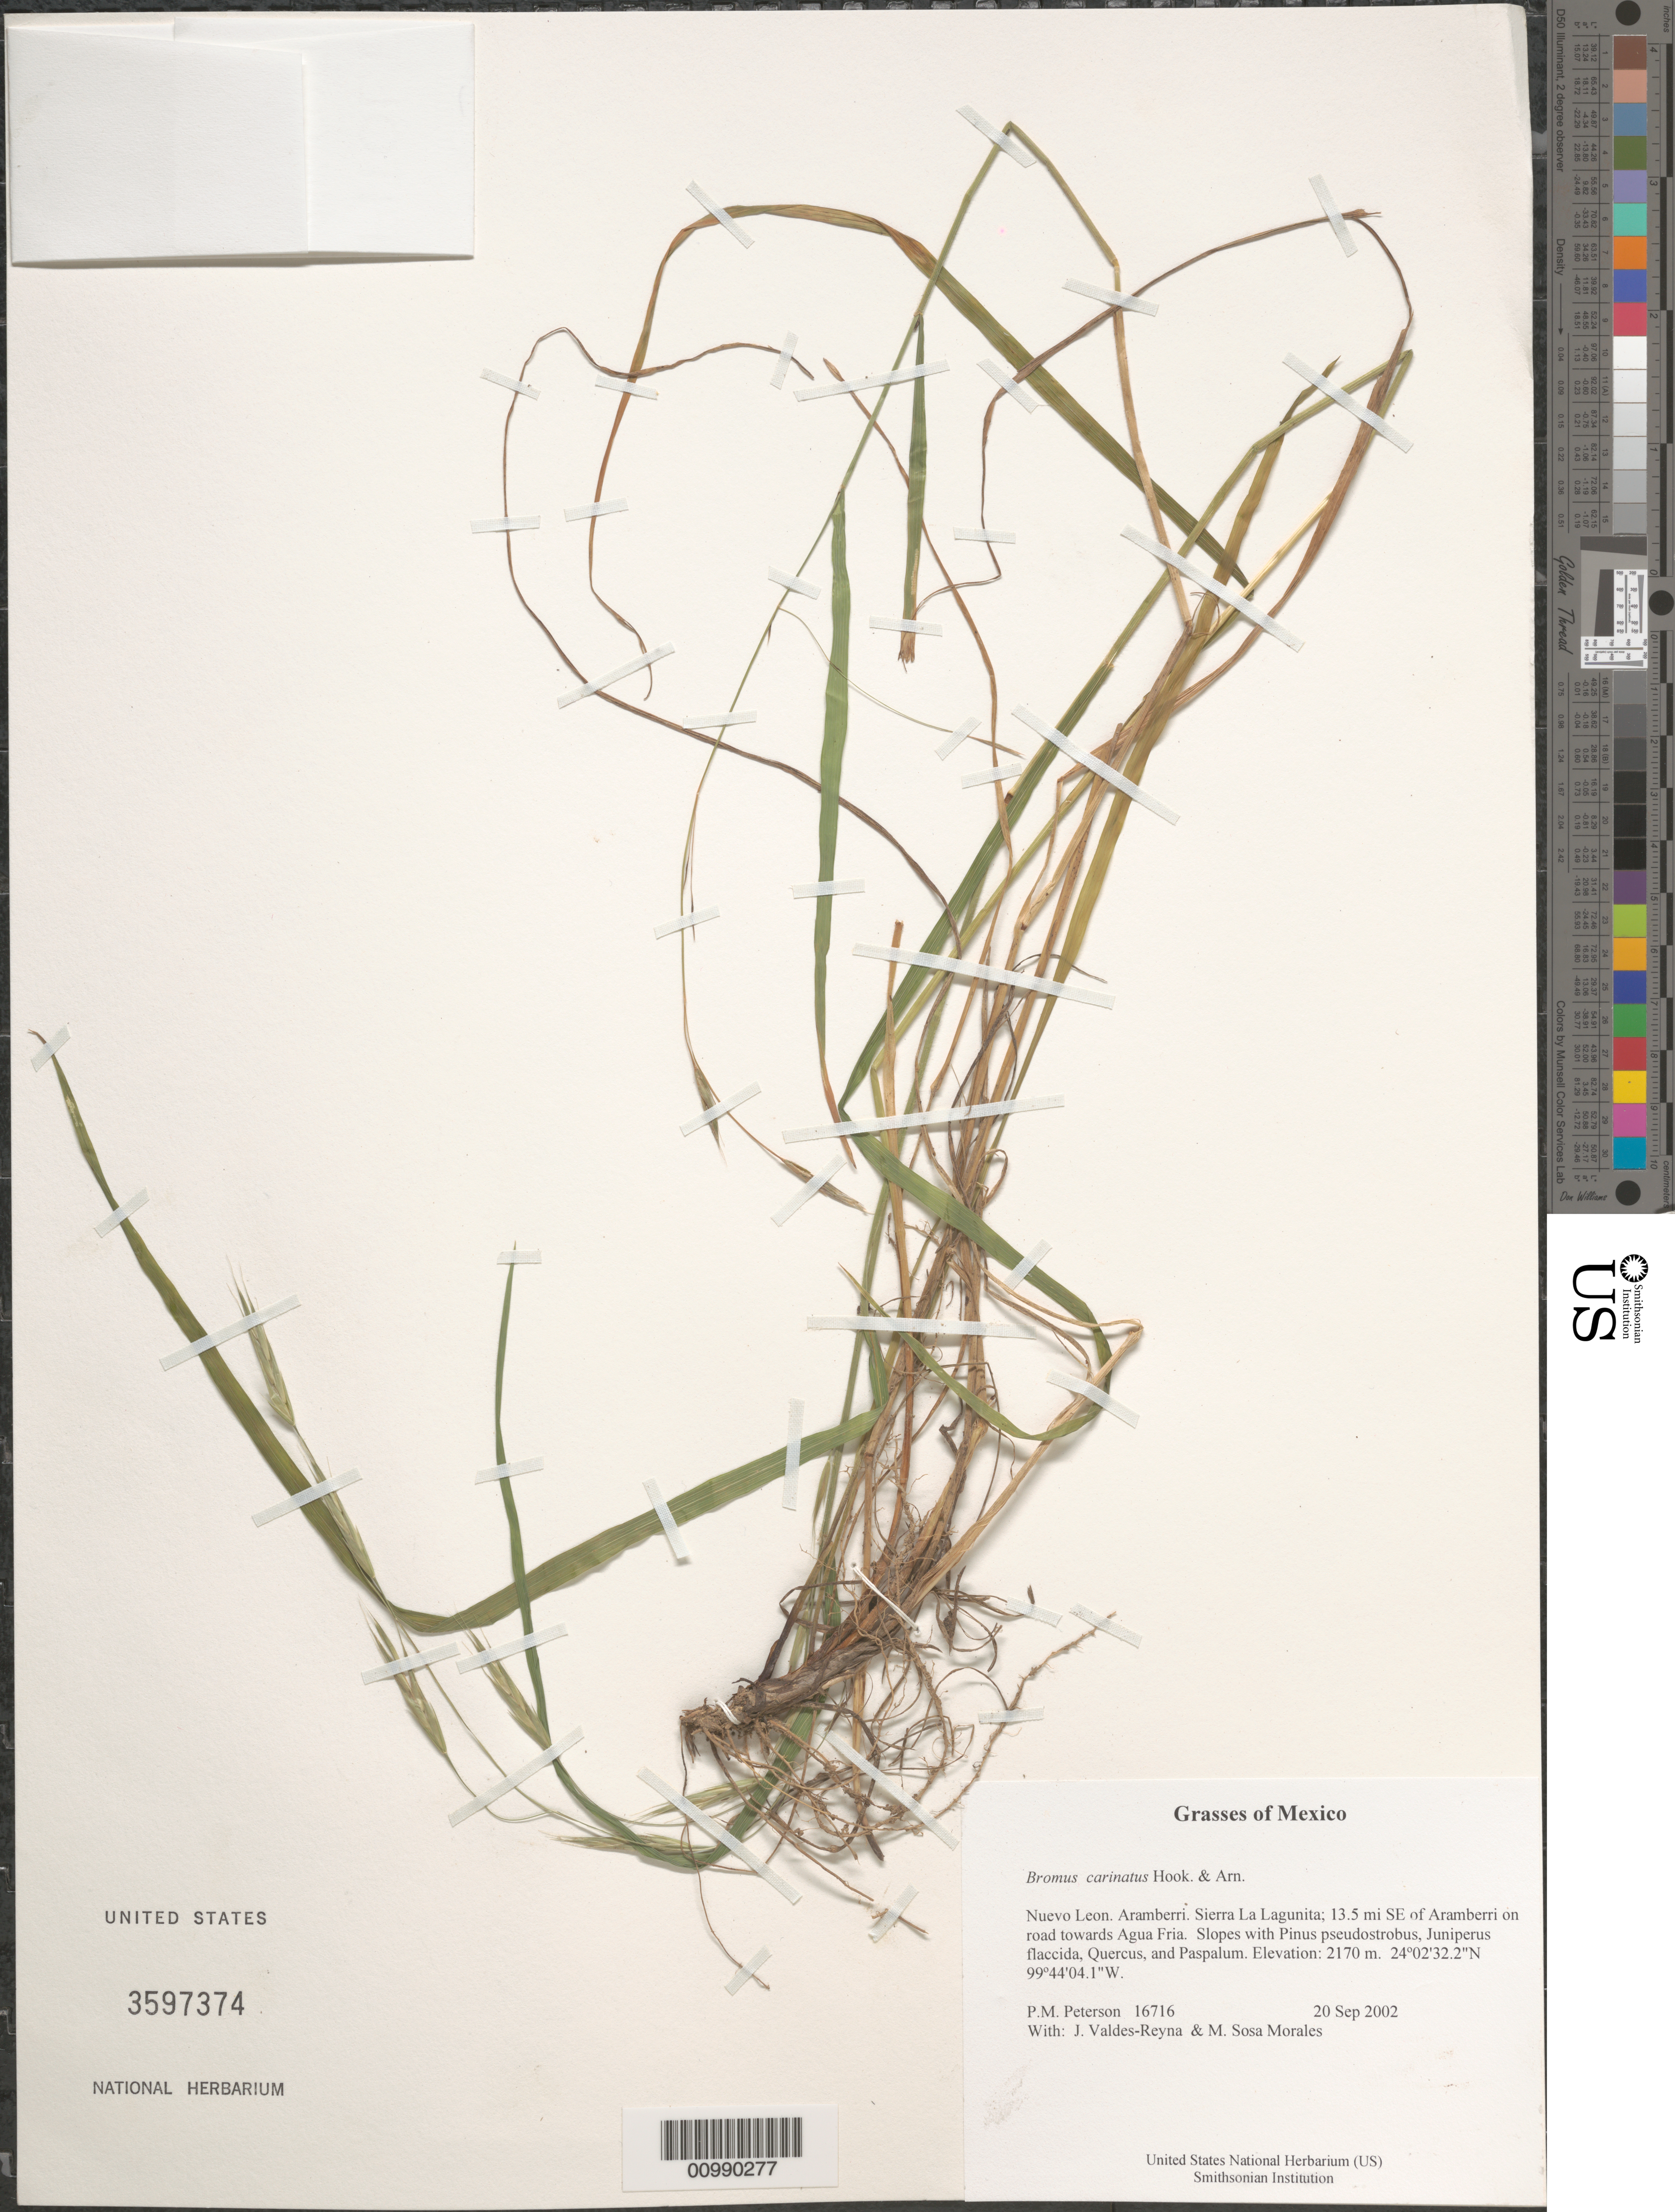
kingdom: Plantae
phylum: Tracheophyta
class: Liliopsida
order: Poales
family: Poaceae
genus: Bromus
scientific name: Bromus carinatus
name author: Hook. & Arn.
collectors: P. M. Peterson, J. Valdés-Reyna & M. Sosa Morales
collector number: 16716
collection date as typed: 20 Sep 2002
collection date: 2002-09-20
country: Mexico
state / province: Nuevo León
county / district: Aramberri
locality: Sierra La Lagunita; 13.5 mi SE of Aramberri on road towards Agua Fria. Slopes with Pinus pseudostrobus, Juniperus flaccida, Quercus, and Paspalum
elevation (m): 2170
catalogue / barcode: US 3597374